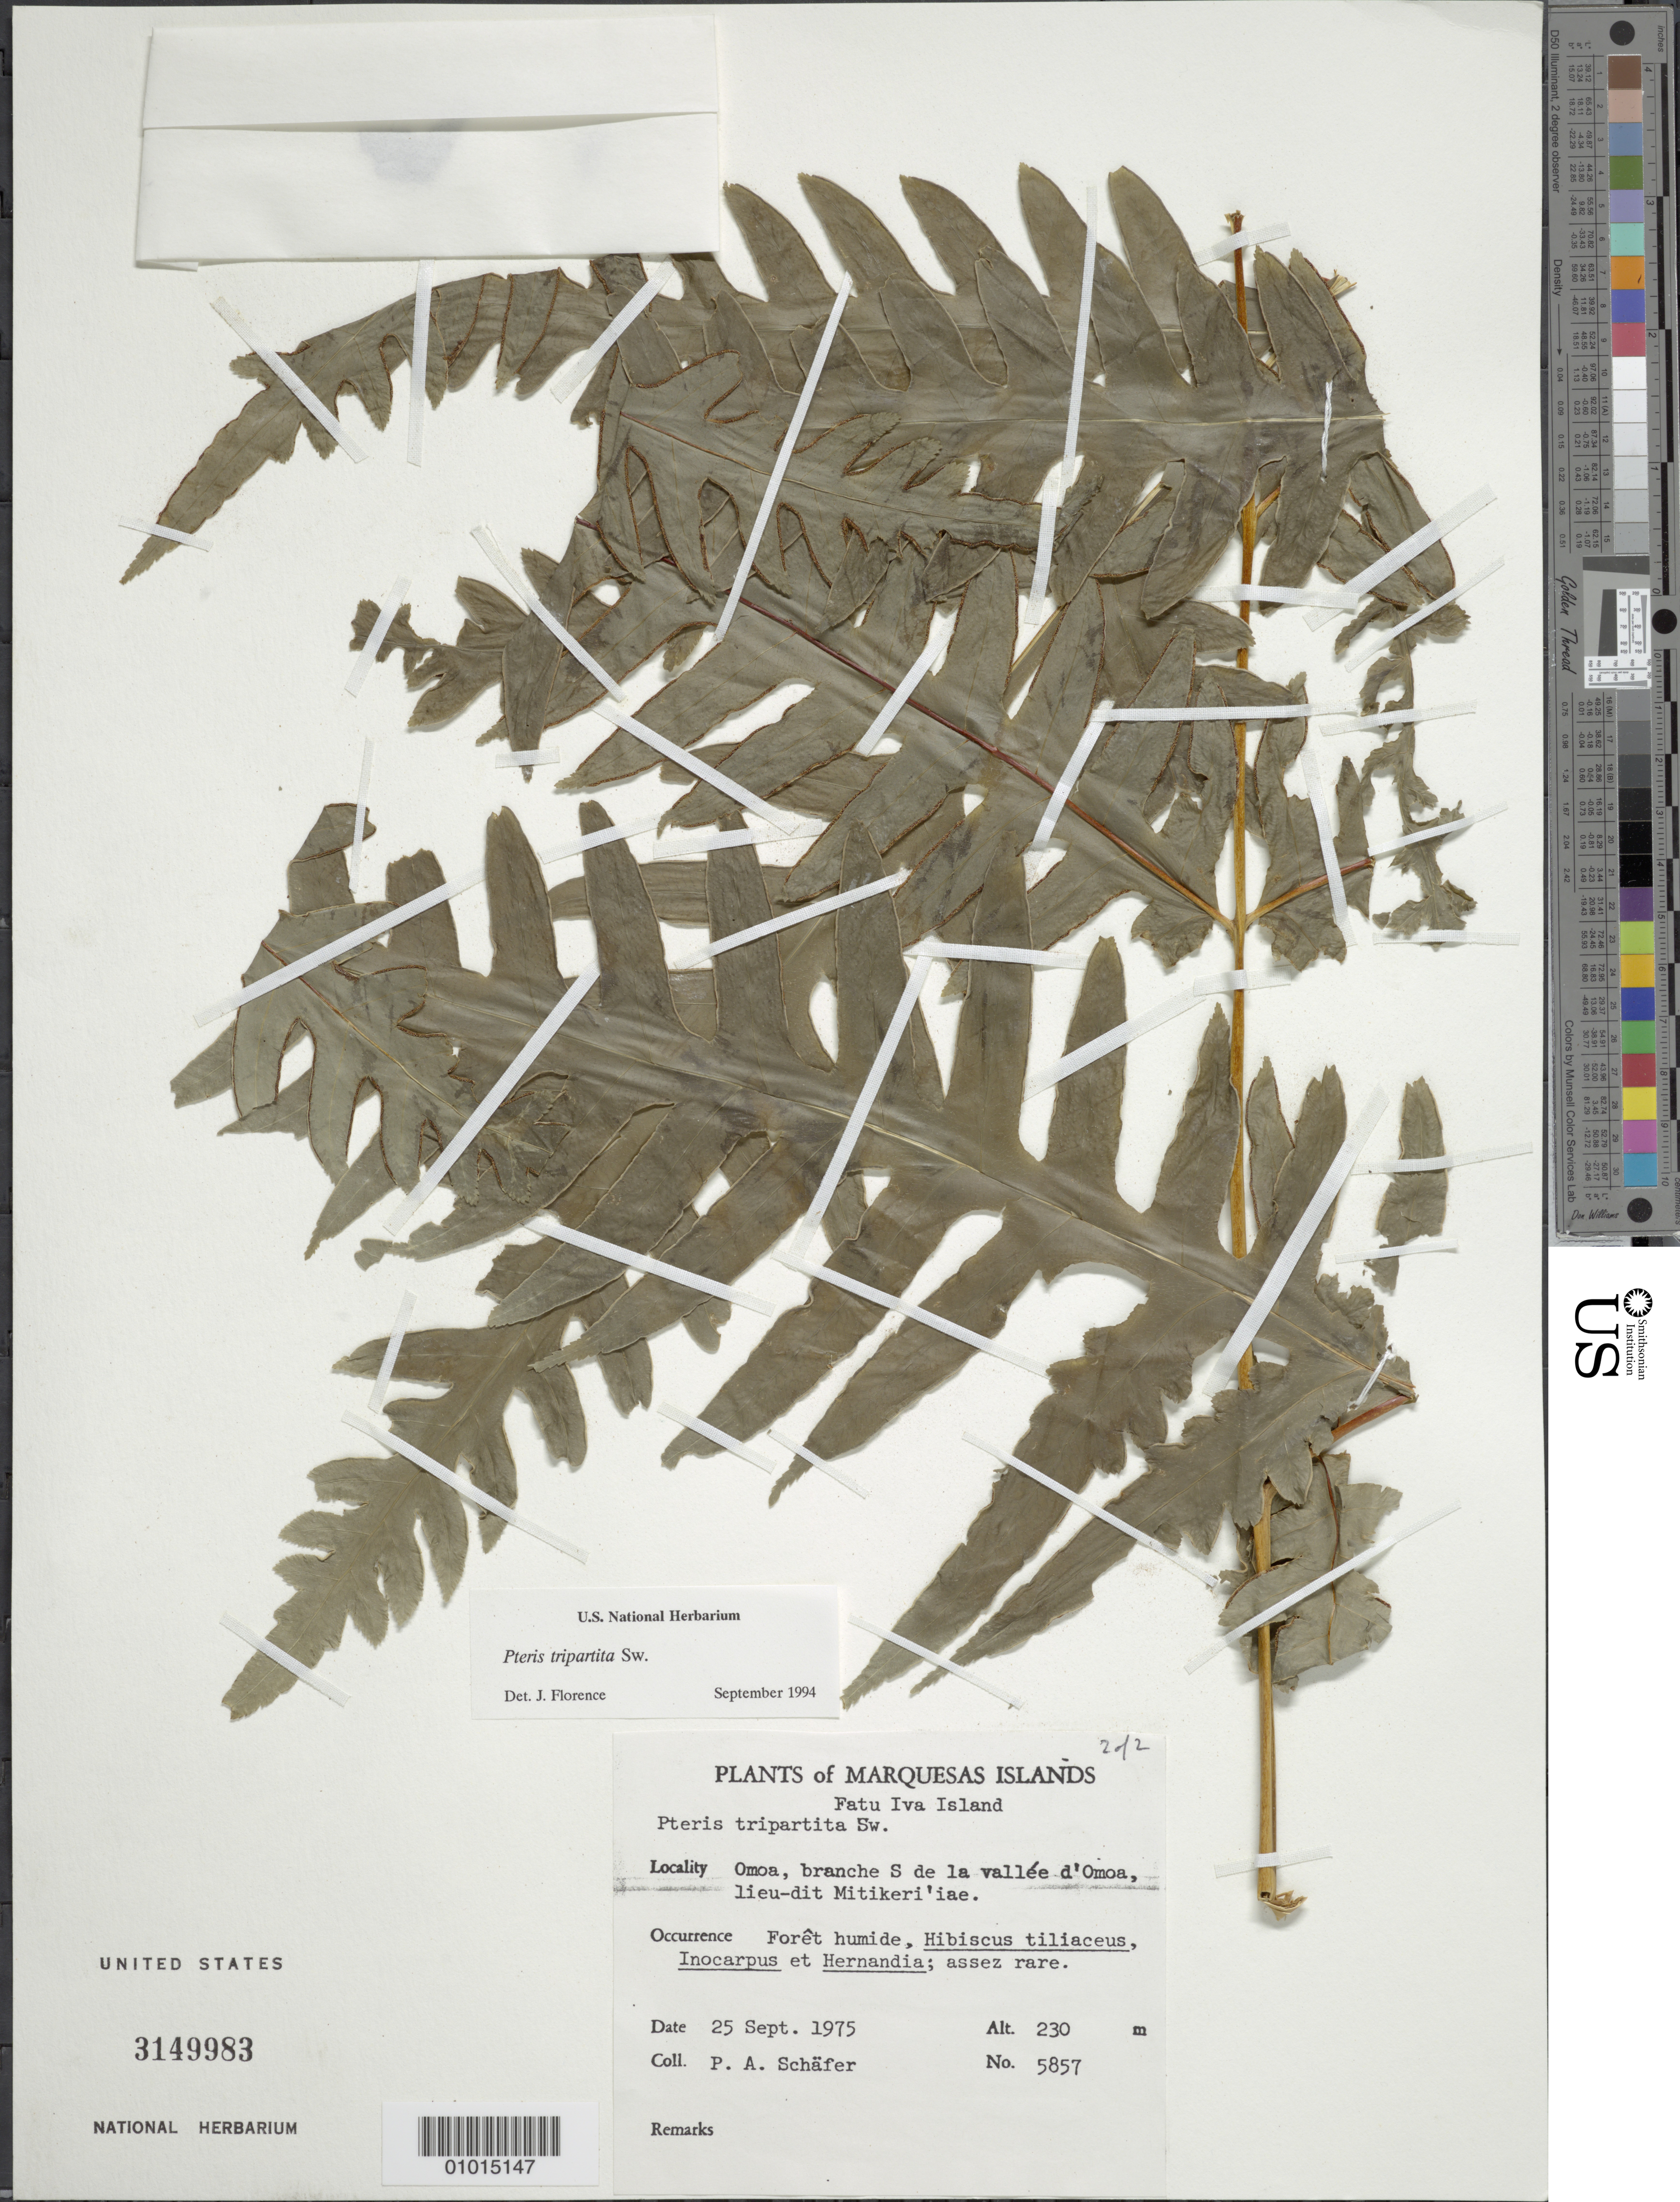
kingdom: Plantae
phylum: Tracheophyta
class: Polypodiopsida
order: Polypodiales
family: Pteridaceae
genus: Pteris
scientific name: Pteris comans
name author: G. Forst.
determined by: Florence, J.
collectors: P. A. Schäfer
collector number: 5857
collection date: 1975-09-25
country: French Polynesia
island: Fatu Hiva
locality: Omoa, branche S de la vallée d'Omoa, lieu-dit Mitikeri'iae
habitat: Forêt humide, Hibiscus tiliaceus, Inocarpus et Hernandia; assez rare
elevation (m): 230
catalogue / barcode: US 3149983